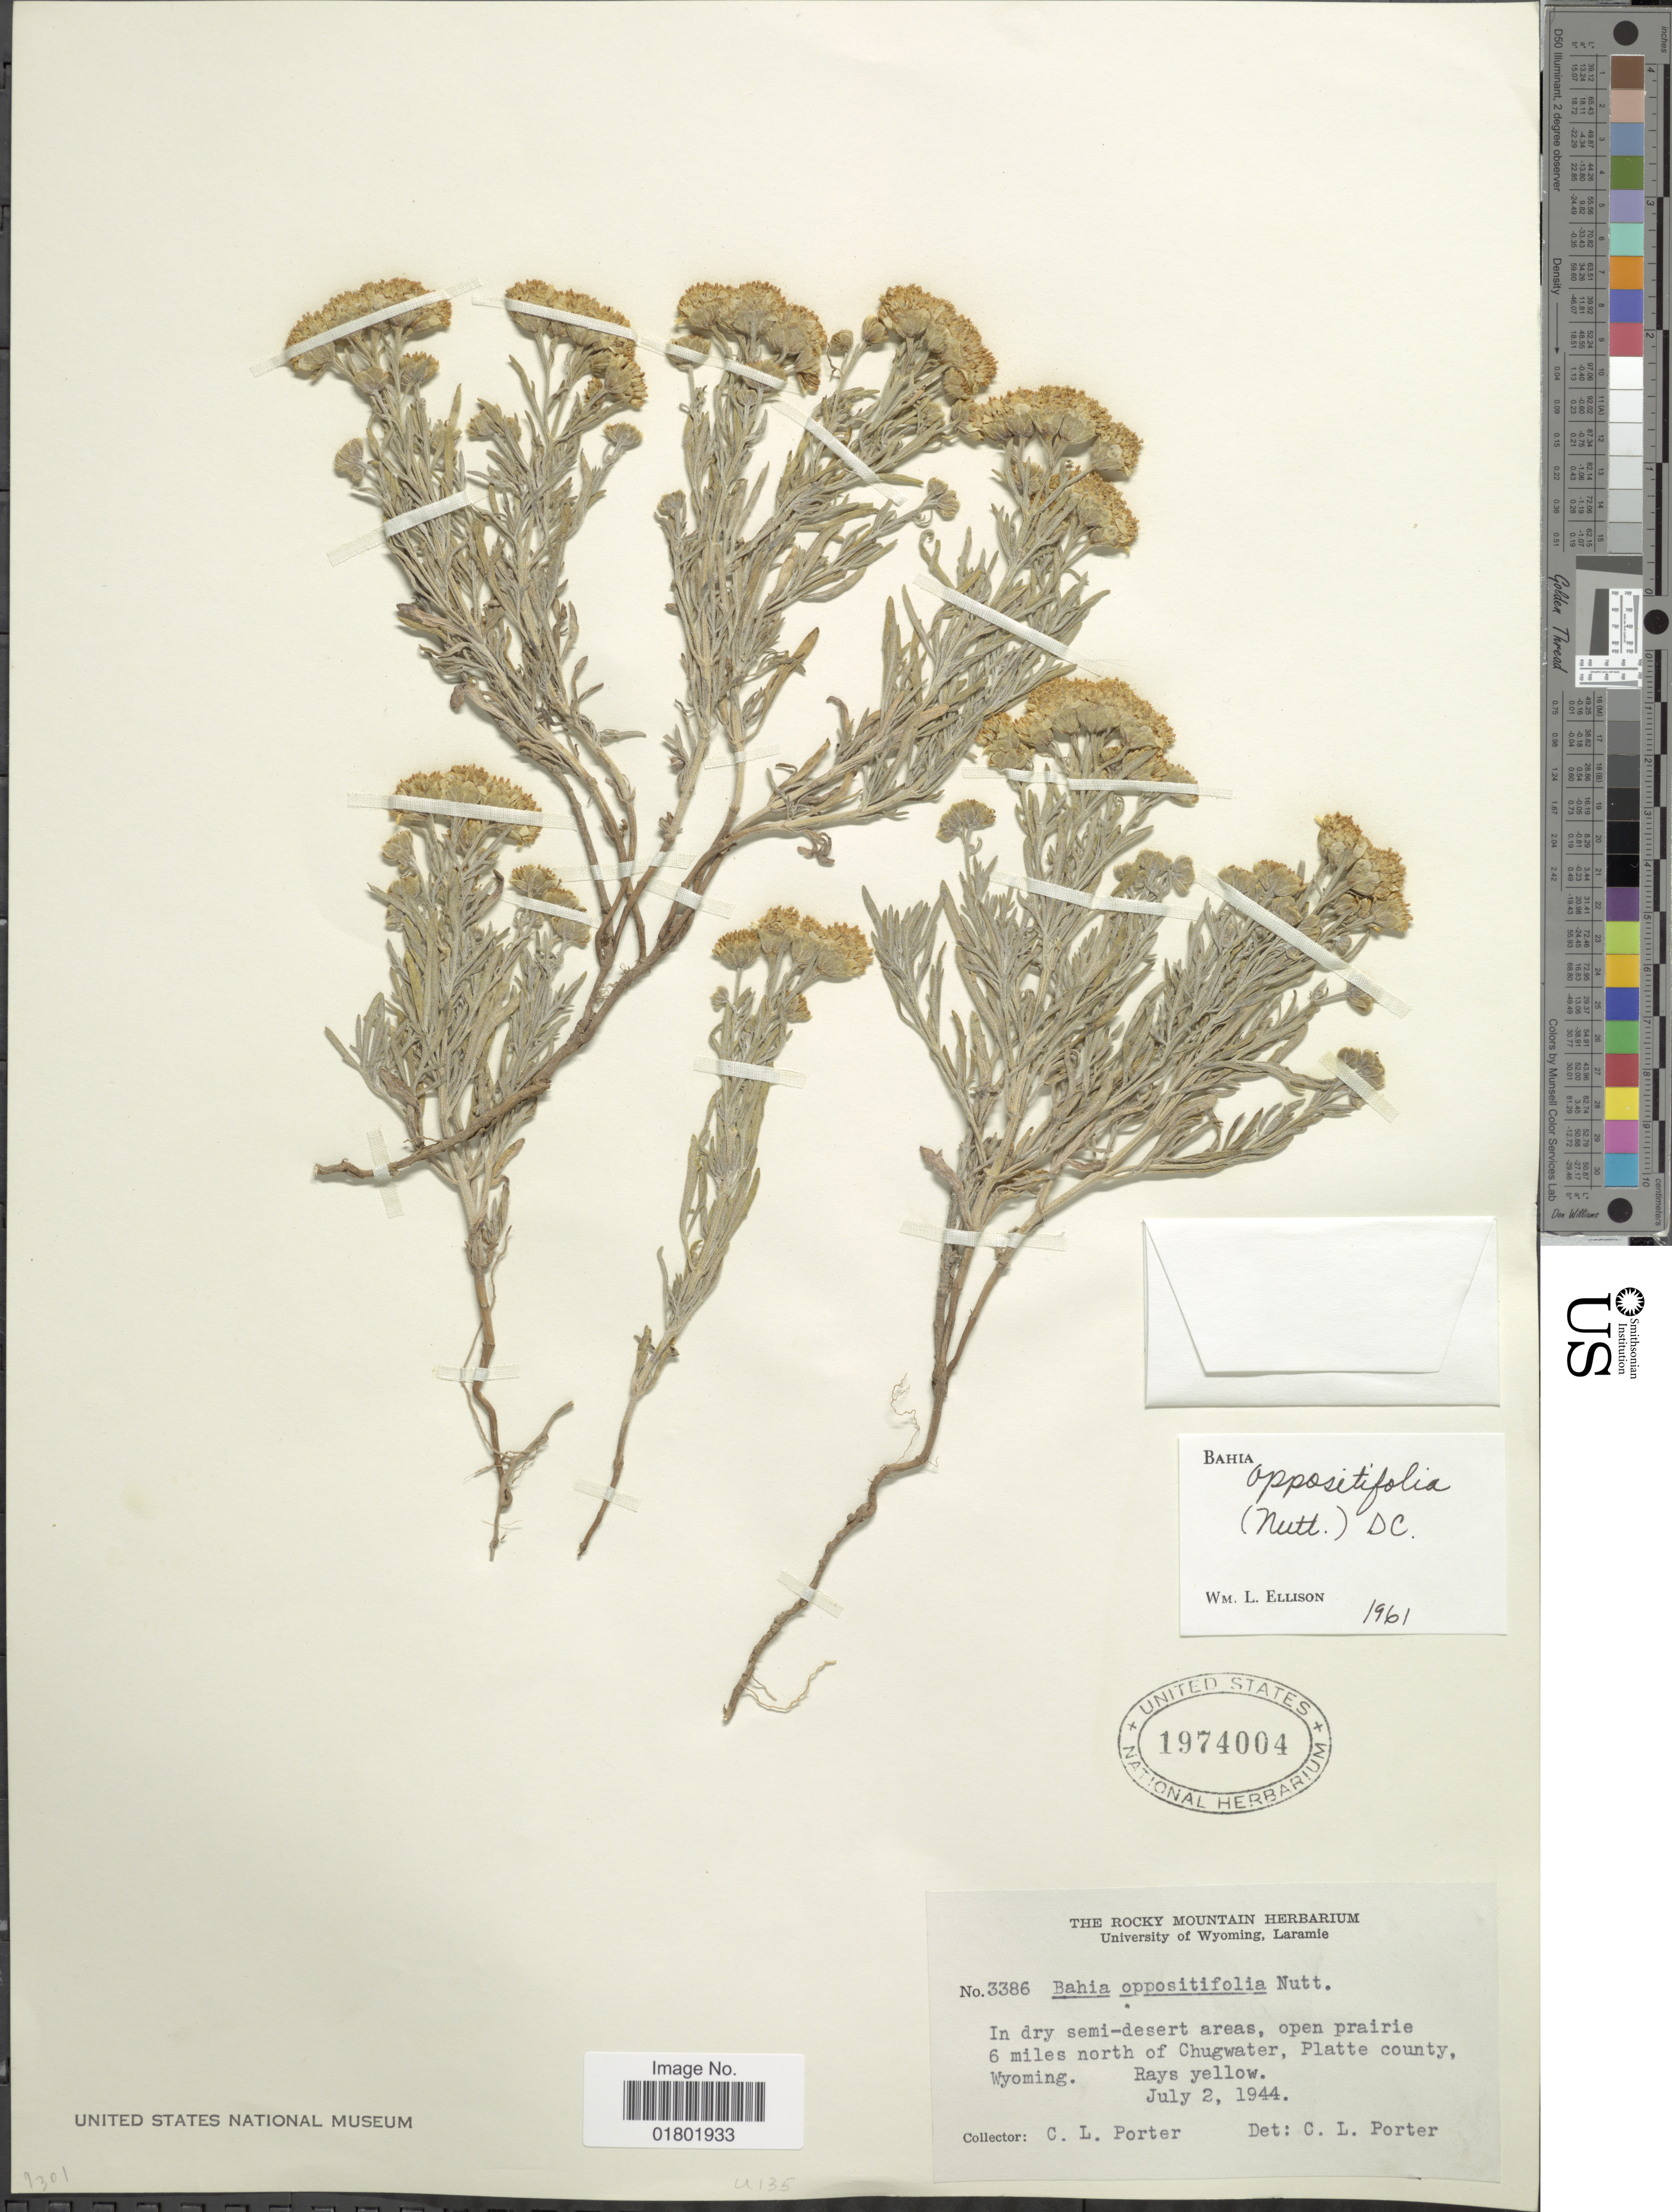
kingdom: Plantae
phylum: Tracheophyta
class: Magnoliopsida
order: Asterales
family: Asteraceae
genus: Bahia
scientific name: Bahia oppositifolia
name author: Nutt.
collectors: C. L. Porter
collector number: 3386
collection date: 1944-07-02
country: United States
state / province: Wyoming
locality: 6 miles north of Chugwater, Platte county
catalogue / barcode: US 1974004